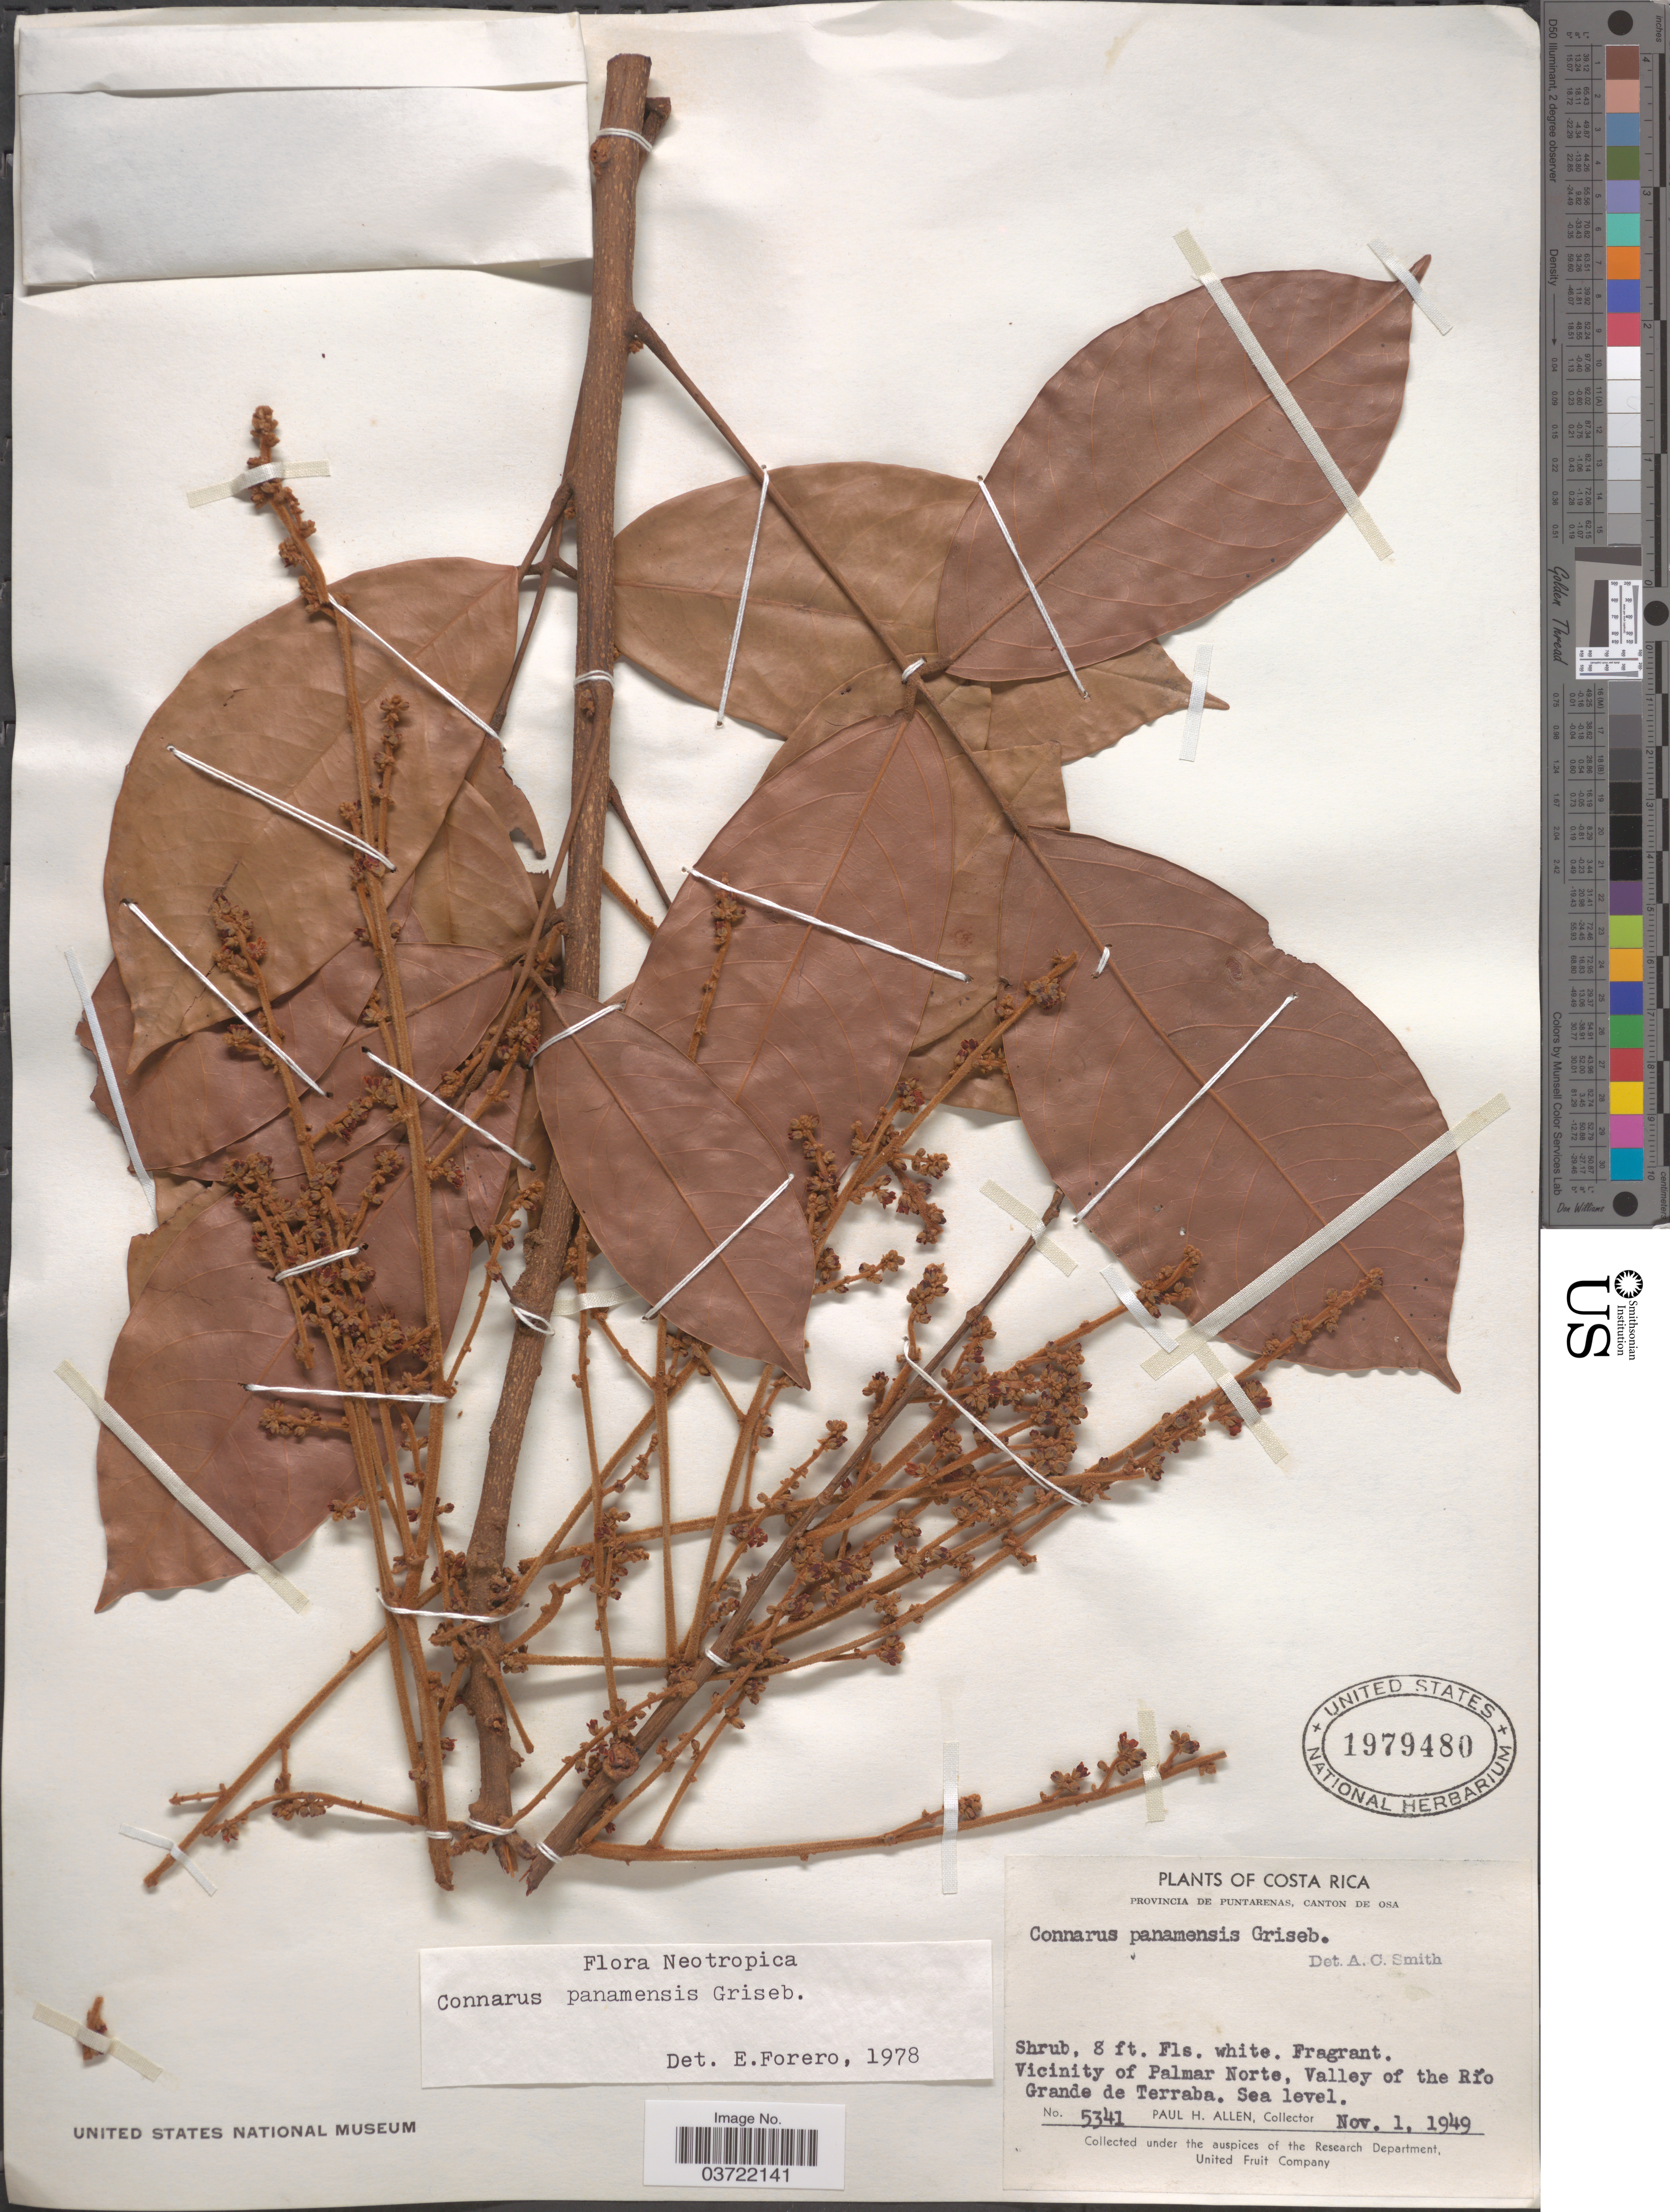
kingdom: Plantae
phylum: Tracheophyta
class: Magnoliopsida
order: Oxalidales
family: Connaraceae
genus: Connarus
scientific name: Connarus panamensis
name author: Turcz.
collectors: P. H. Allen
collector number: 5341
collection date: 1949-11-01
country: Costa Rica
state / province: Puntarenas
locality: Canton de Osa. Vicinity of Palmar Norte, Valley of the Río Grande de Terraba.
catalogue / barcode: US 1979480